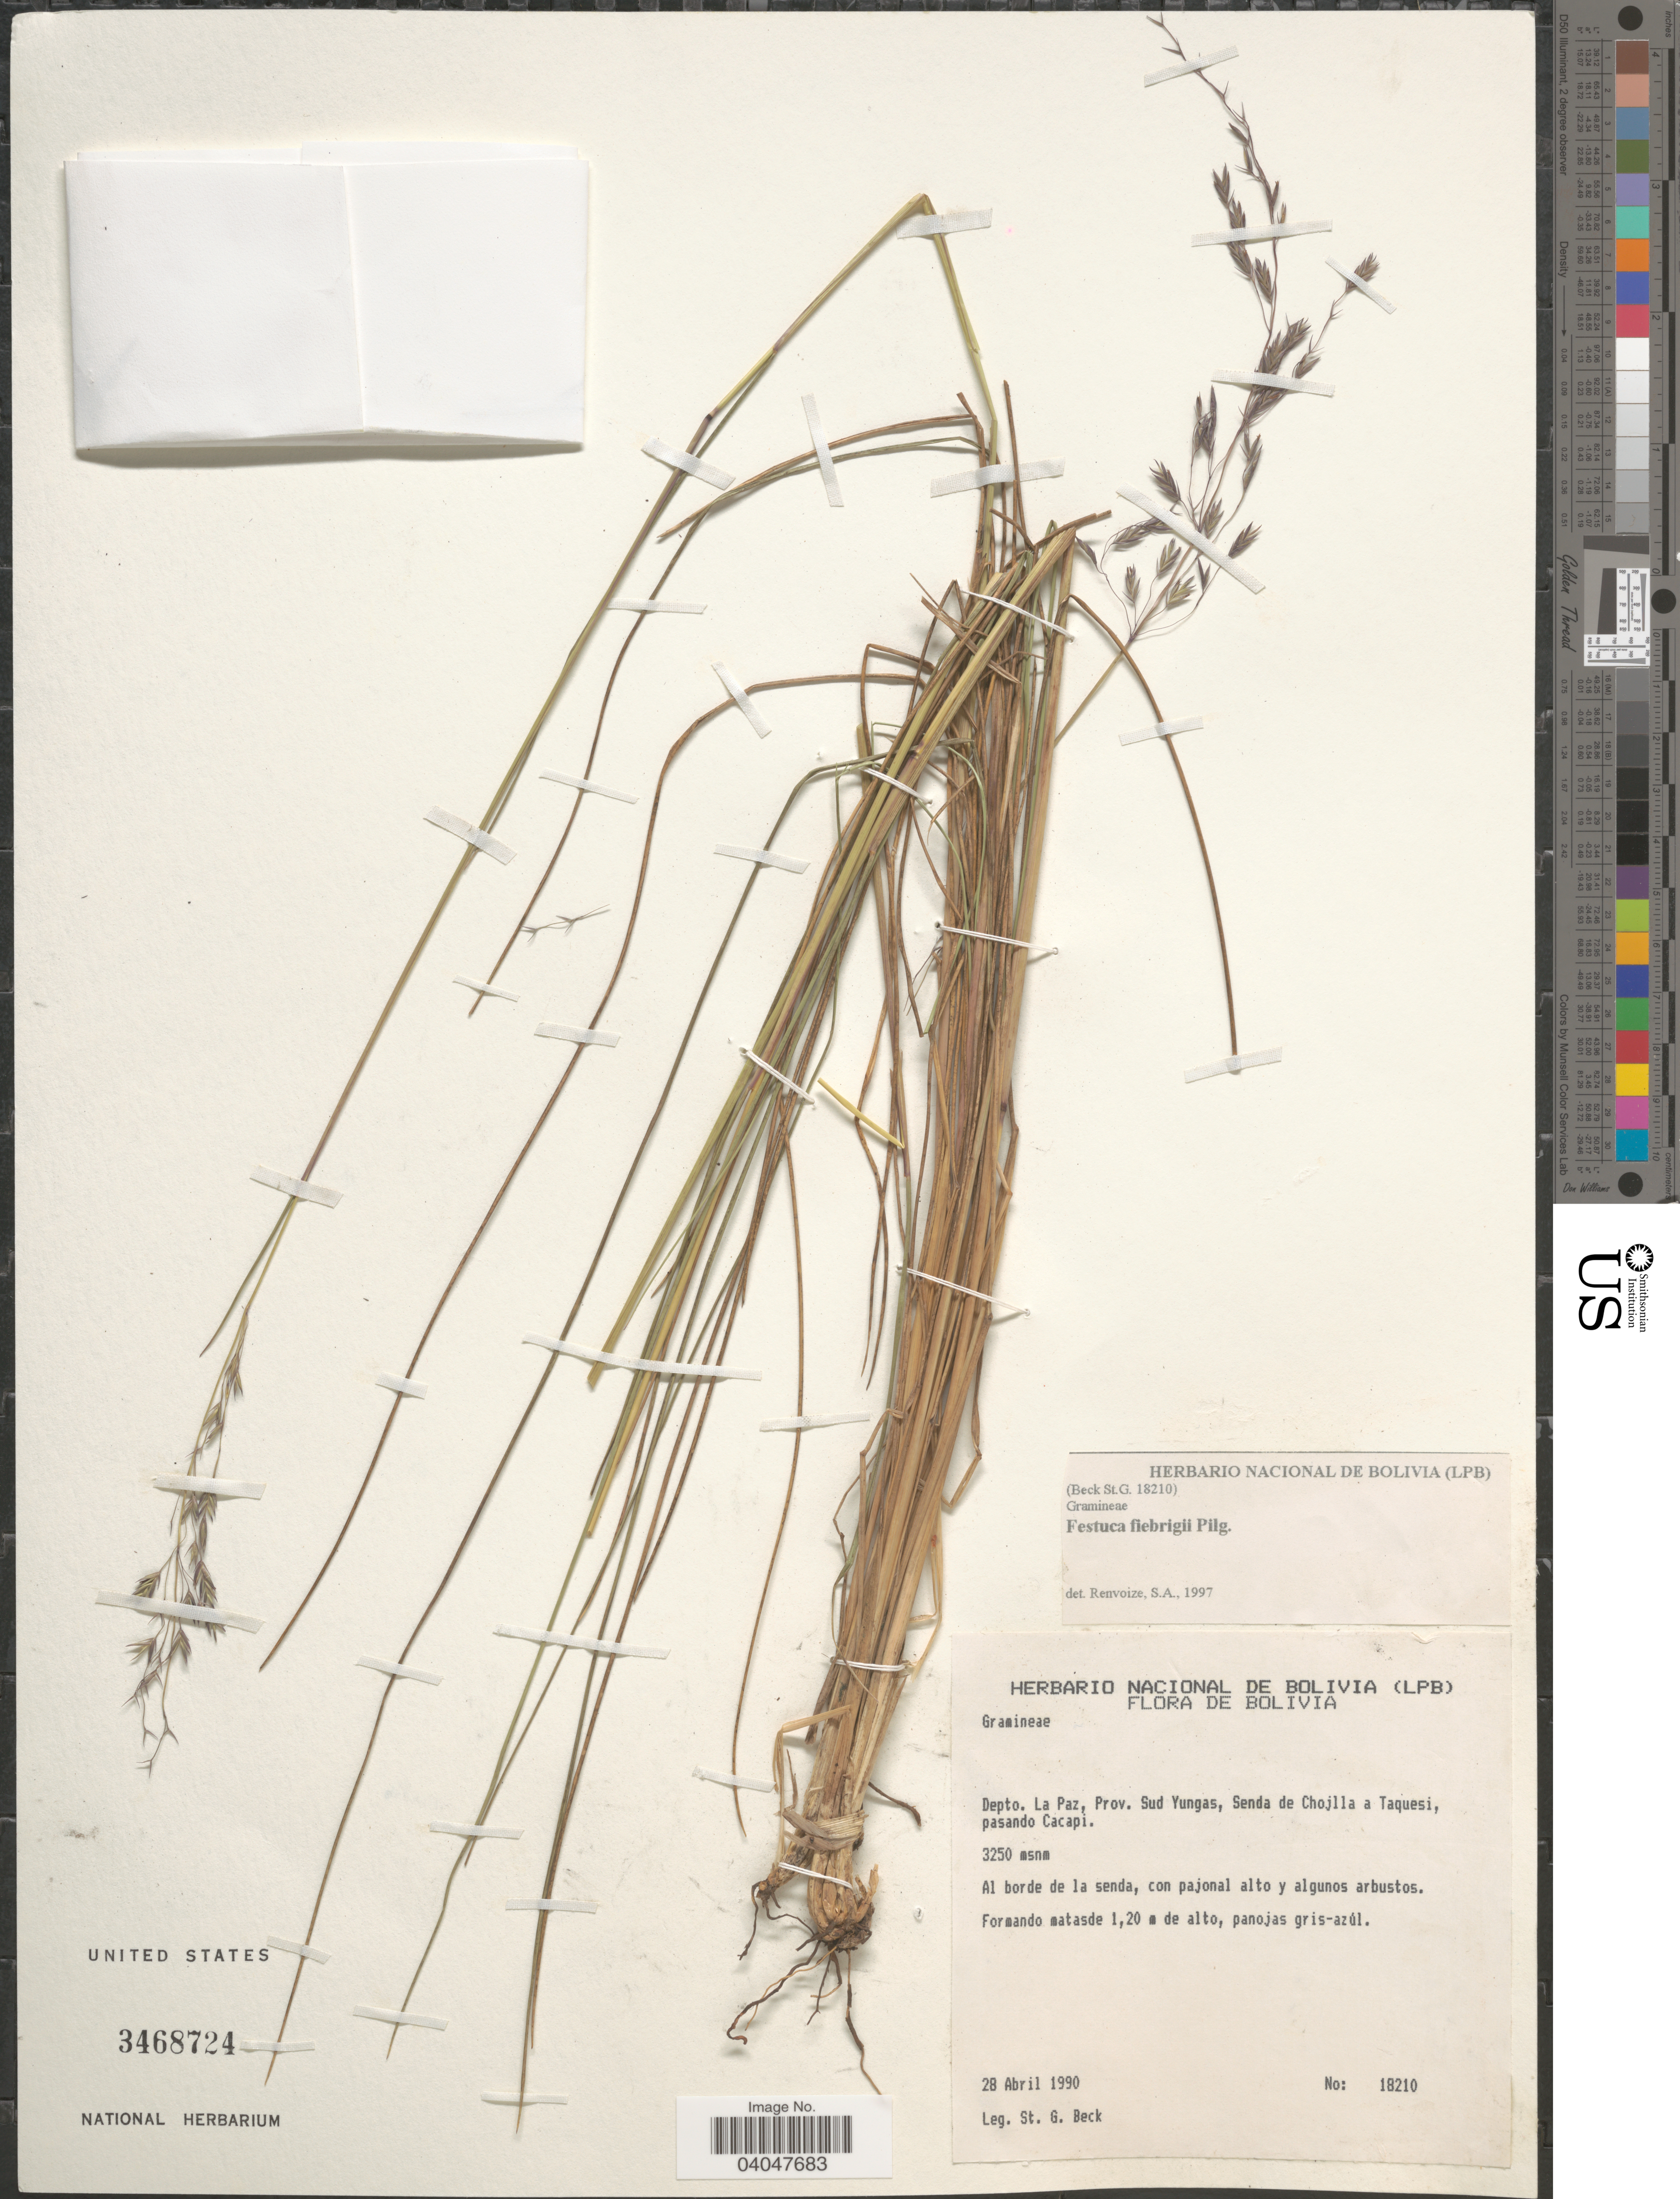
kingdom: Plantae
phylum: Tracheophyta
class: Liliopsida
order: Poales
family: Poaceae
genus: Festuca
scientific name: Festuca fiebrigii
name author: Pilg.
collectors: S. G. Beck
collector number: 18210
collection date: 1990-04-28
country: Bolivia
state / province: La Paz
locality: Depto. La Paz, Prov. Sud Yungas, Senda de Chojlla a Taquesi, pasando Cacapi.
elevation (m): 3250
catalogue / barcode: US 3468724